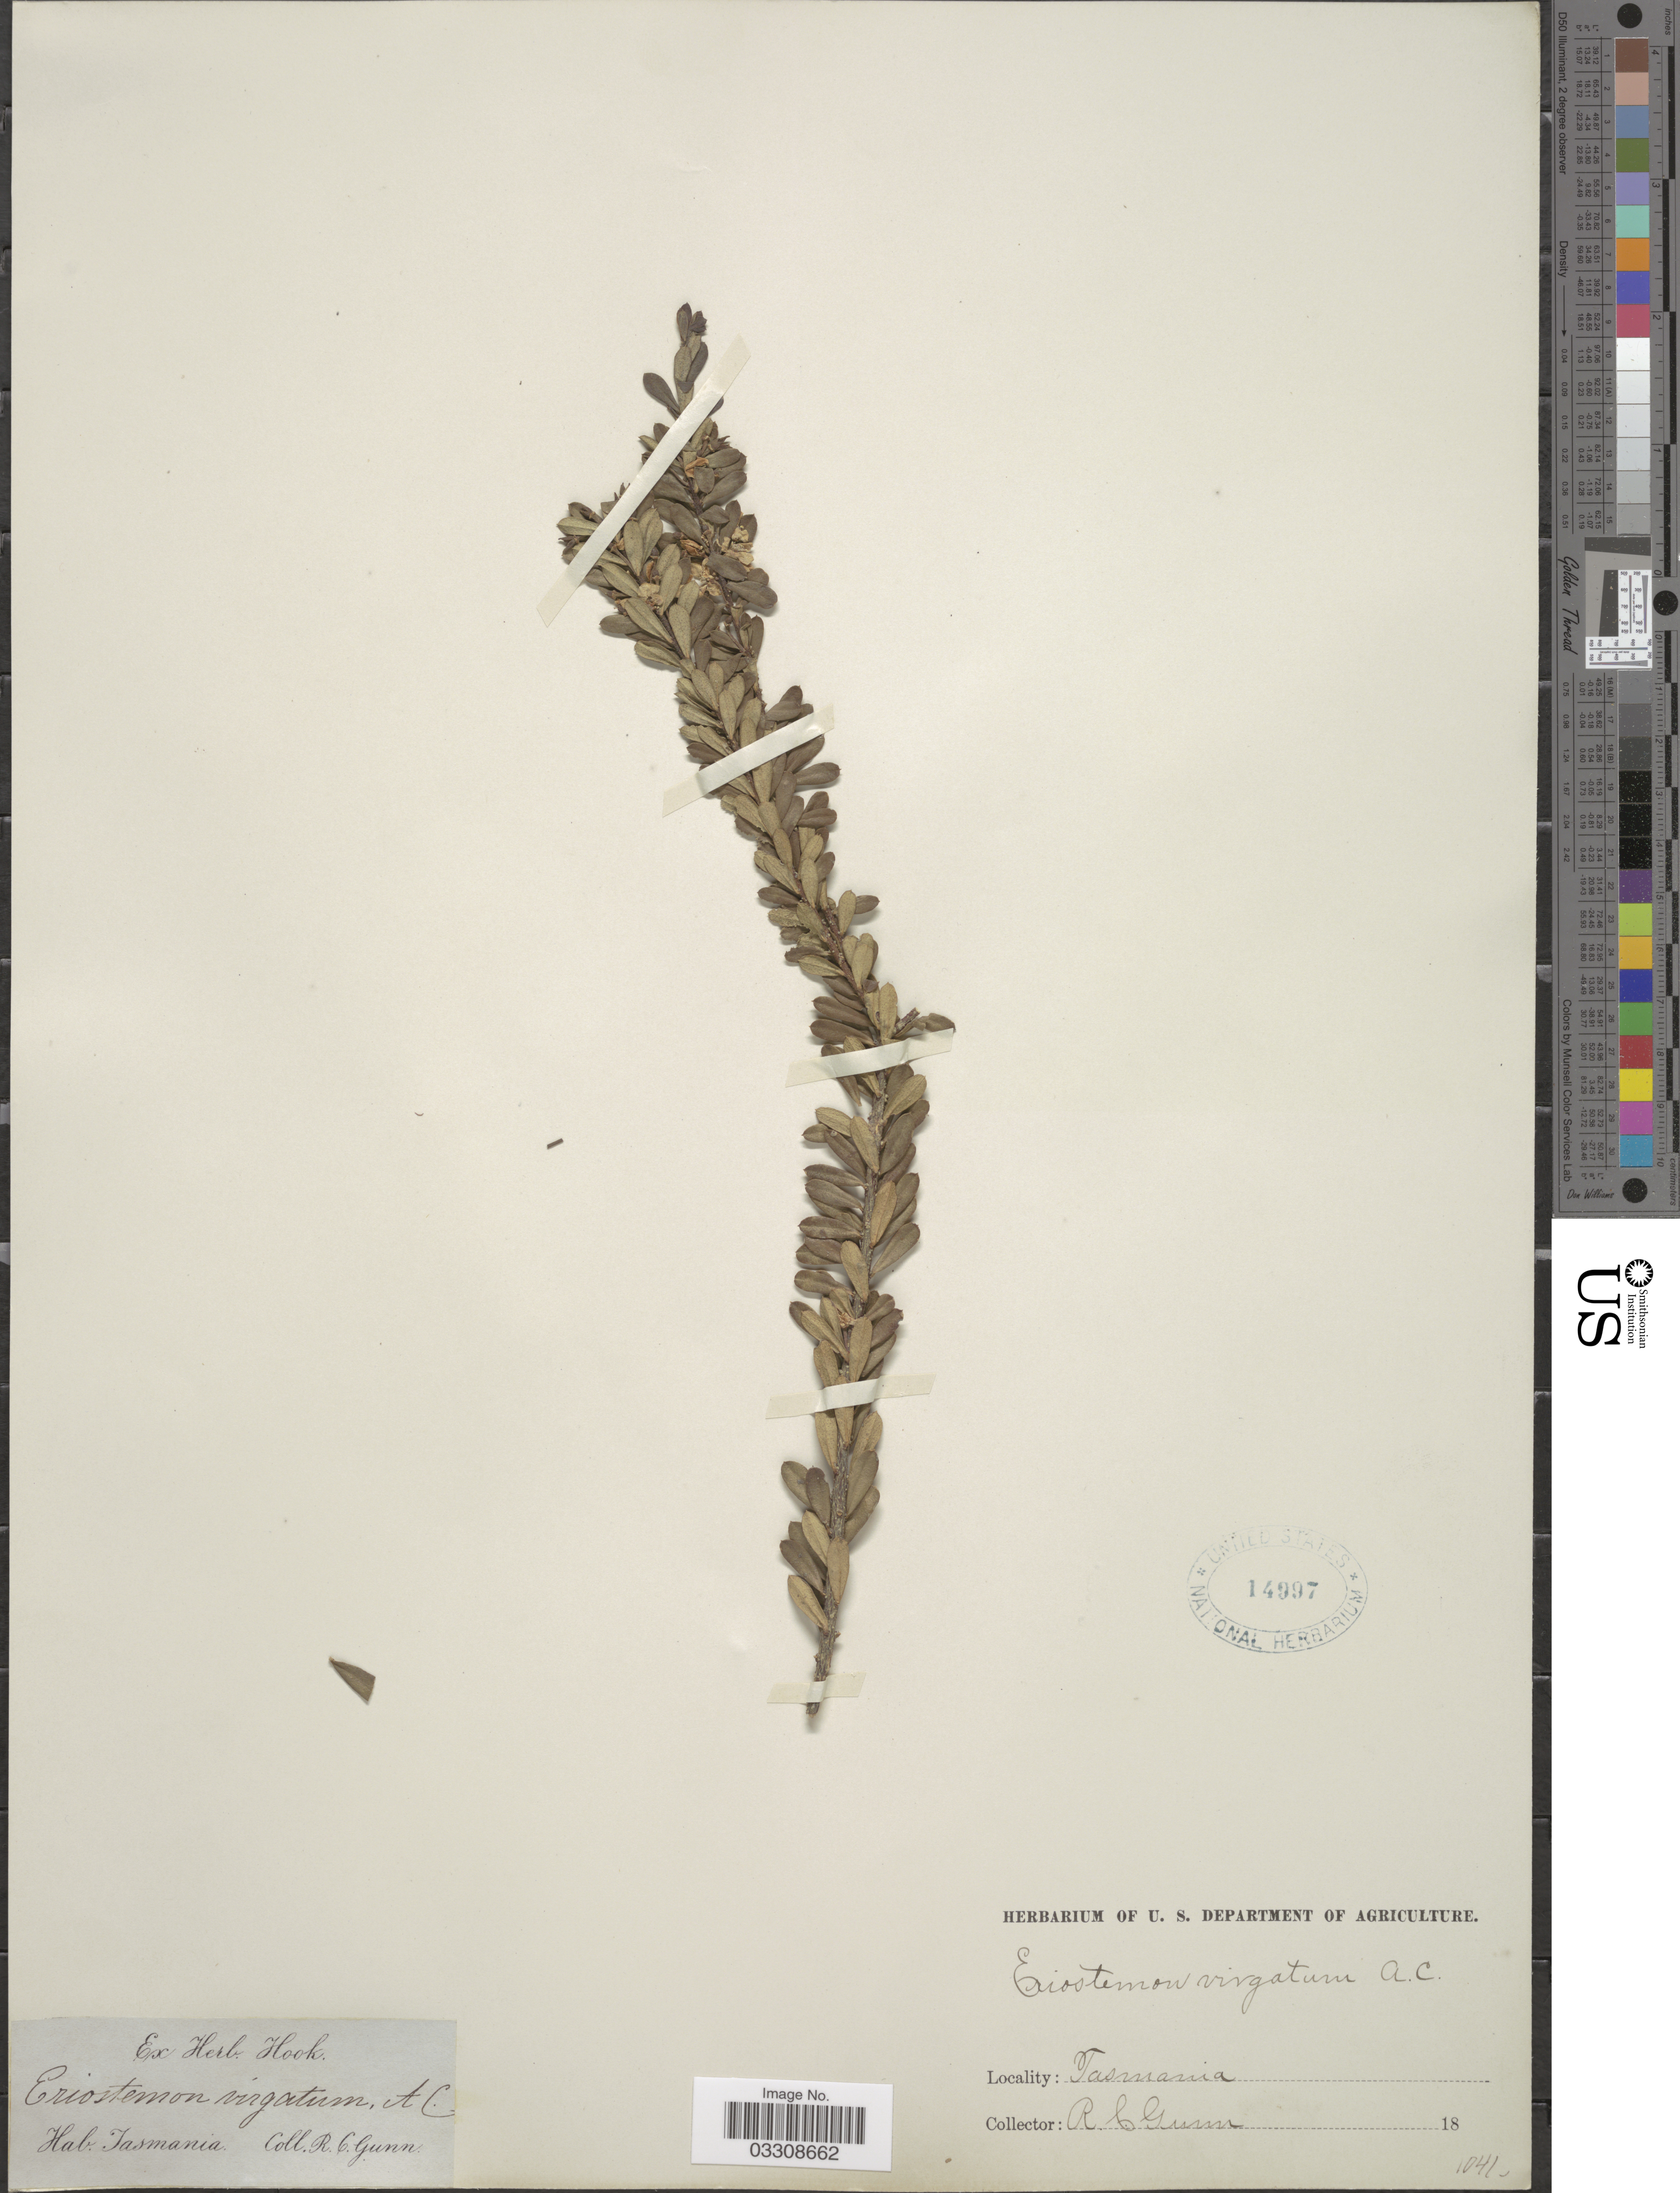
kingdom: Plantae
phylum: Tracheophyta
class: Magnoliopsida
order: Sapindales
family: Rutaceae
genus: Eriostemon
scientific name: Eriostemon virgatus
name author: Hook. f.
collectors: R. Gunn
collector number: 1041*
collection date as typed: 18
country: Australia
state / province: Tasmania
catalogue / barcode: US 14997